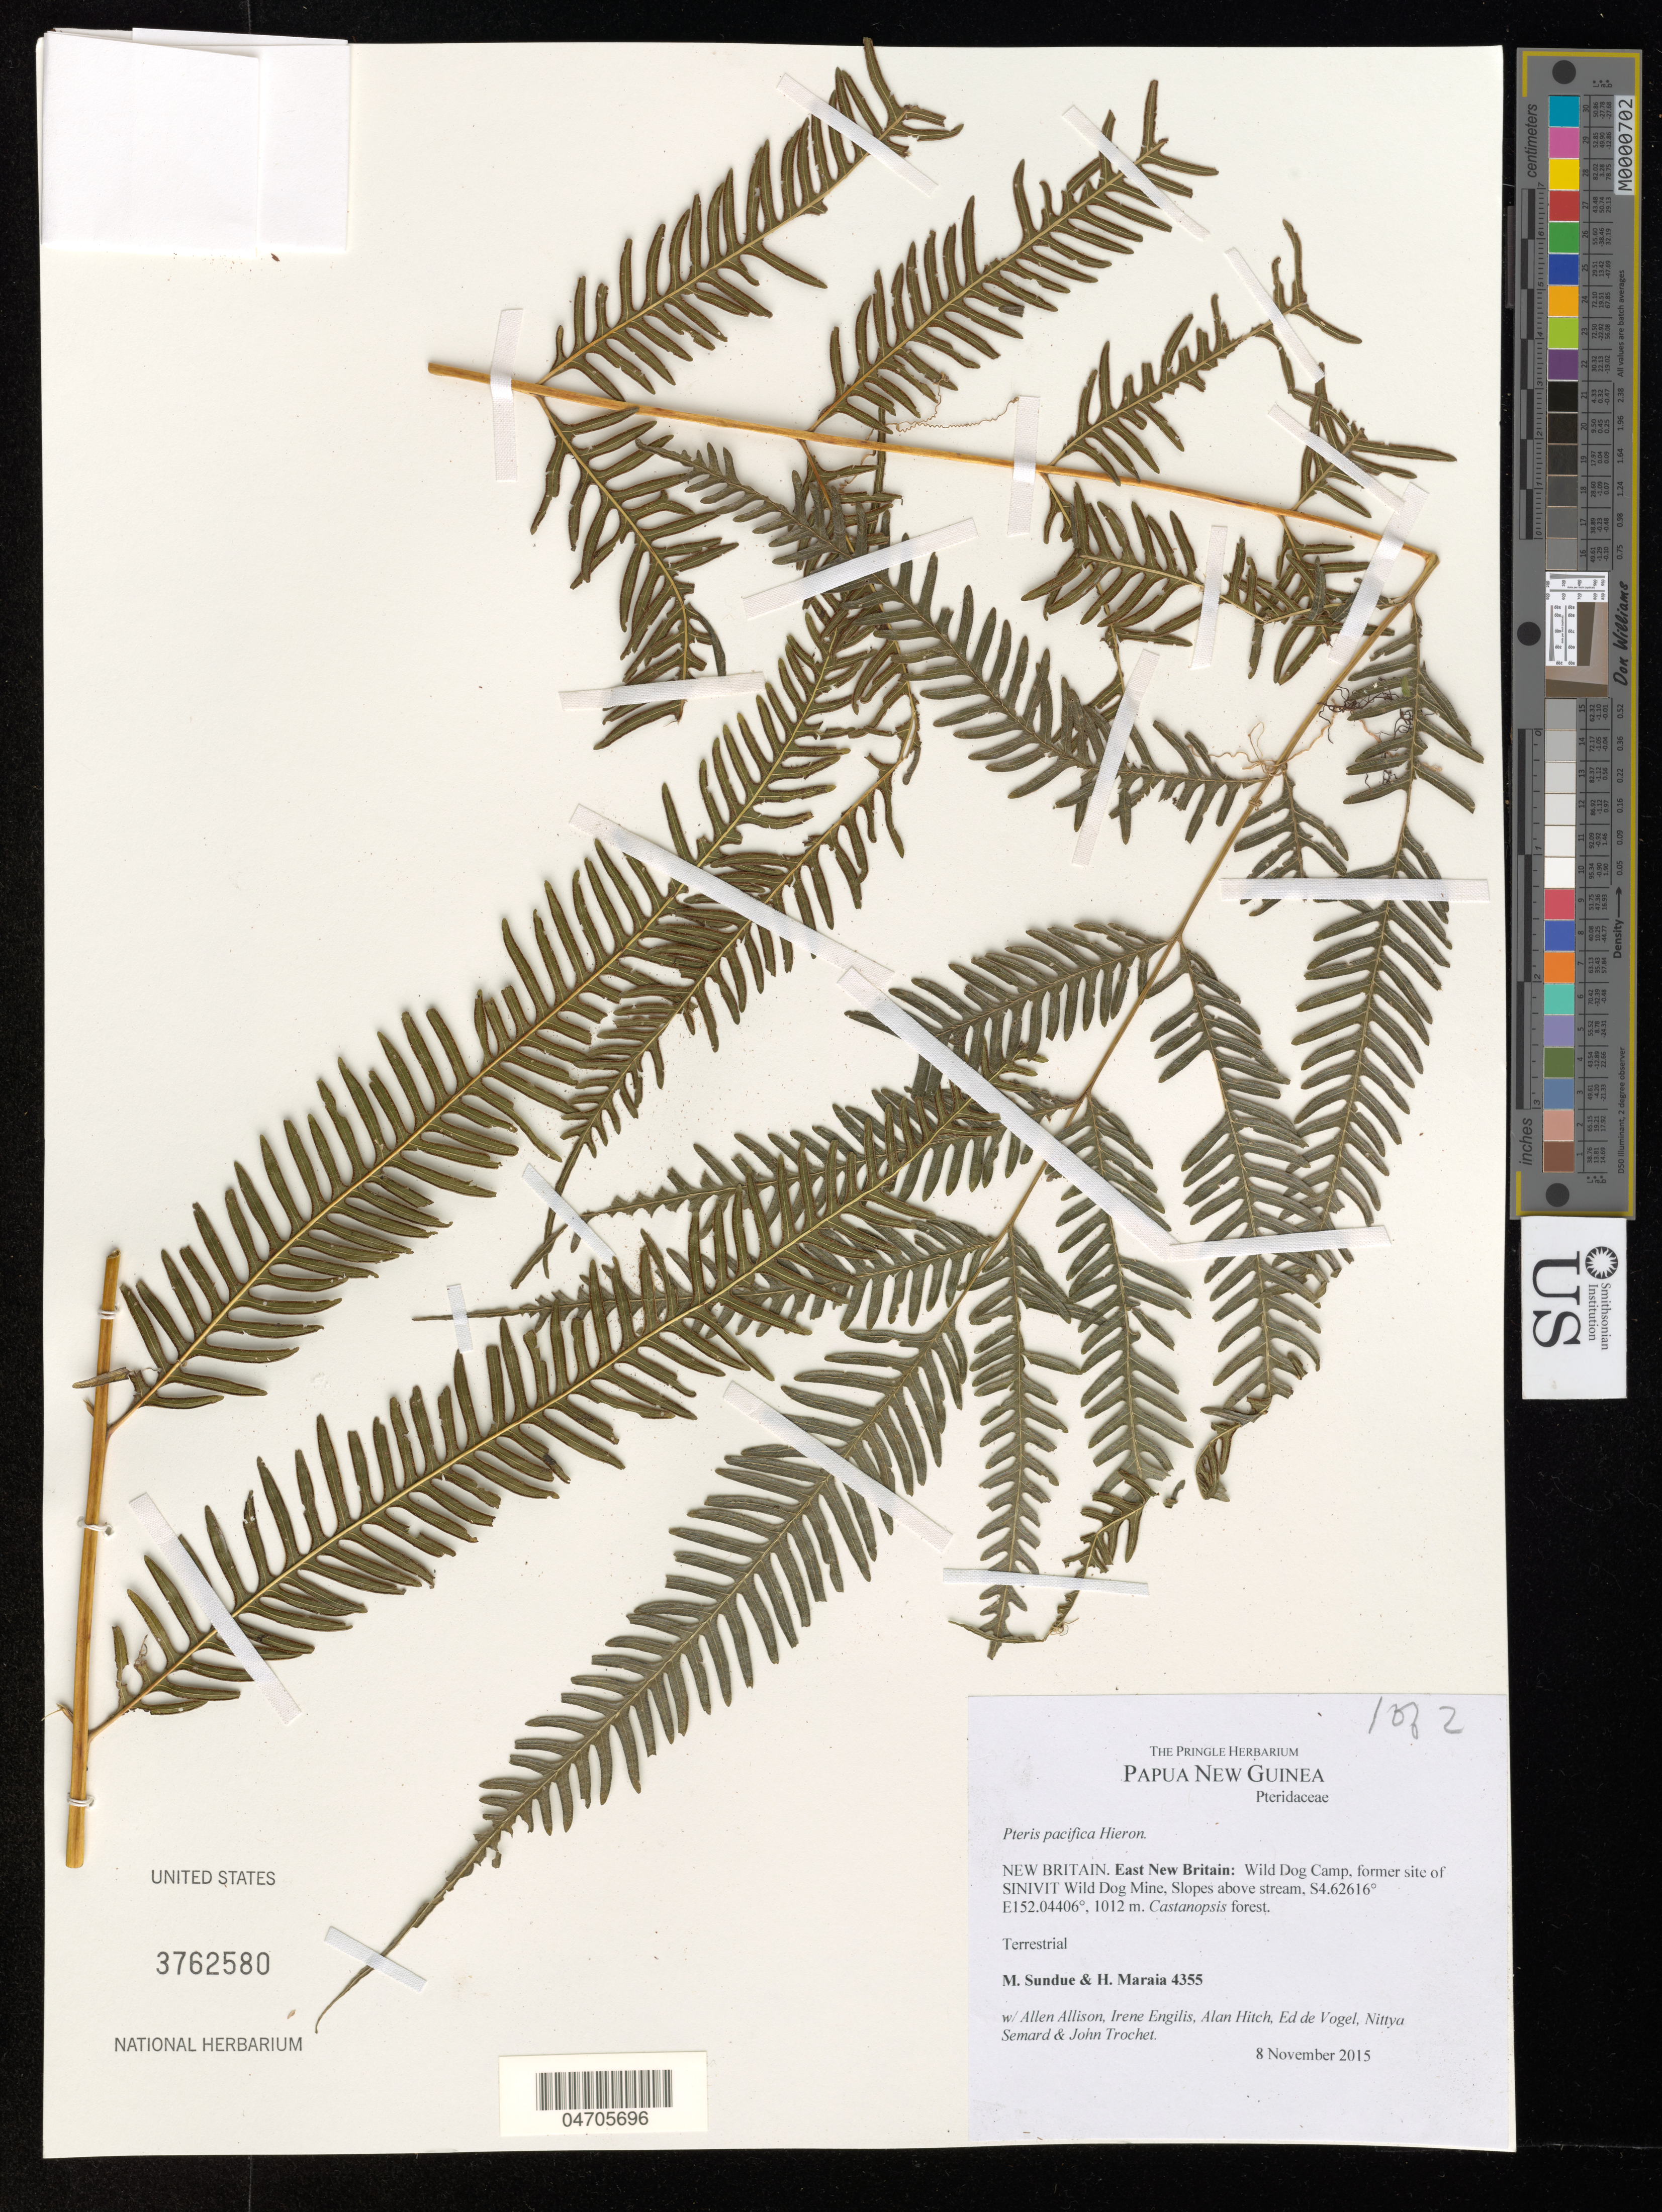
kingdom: Plantae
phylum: Tracheophyta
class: Polypodiopsida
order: Polypodiales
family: Pteridaceae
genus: Pteris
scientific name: Pteris pacifica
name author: Hieron.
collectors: M. Sundue, H. Maraia, A. Allison & A. Garcia Jimenez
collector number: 4355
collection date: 2015-11-08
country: Papua New Guinea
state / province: East New Britain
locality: New Britain. Wild Dog Camp, former site of SINIVIT Wild Dog Mine, Slopes above stream.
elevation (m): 1012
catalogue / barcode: US 3762580